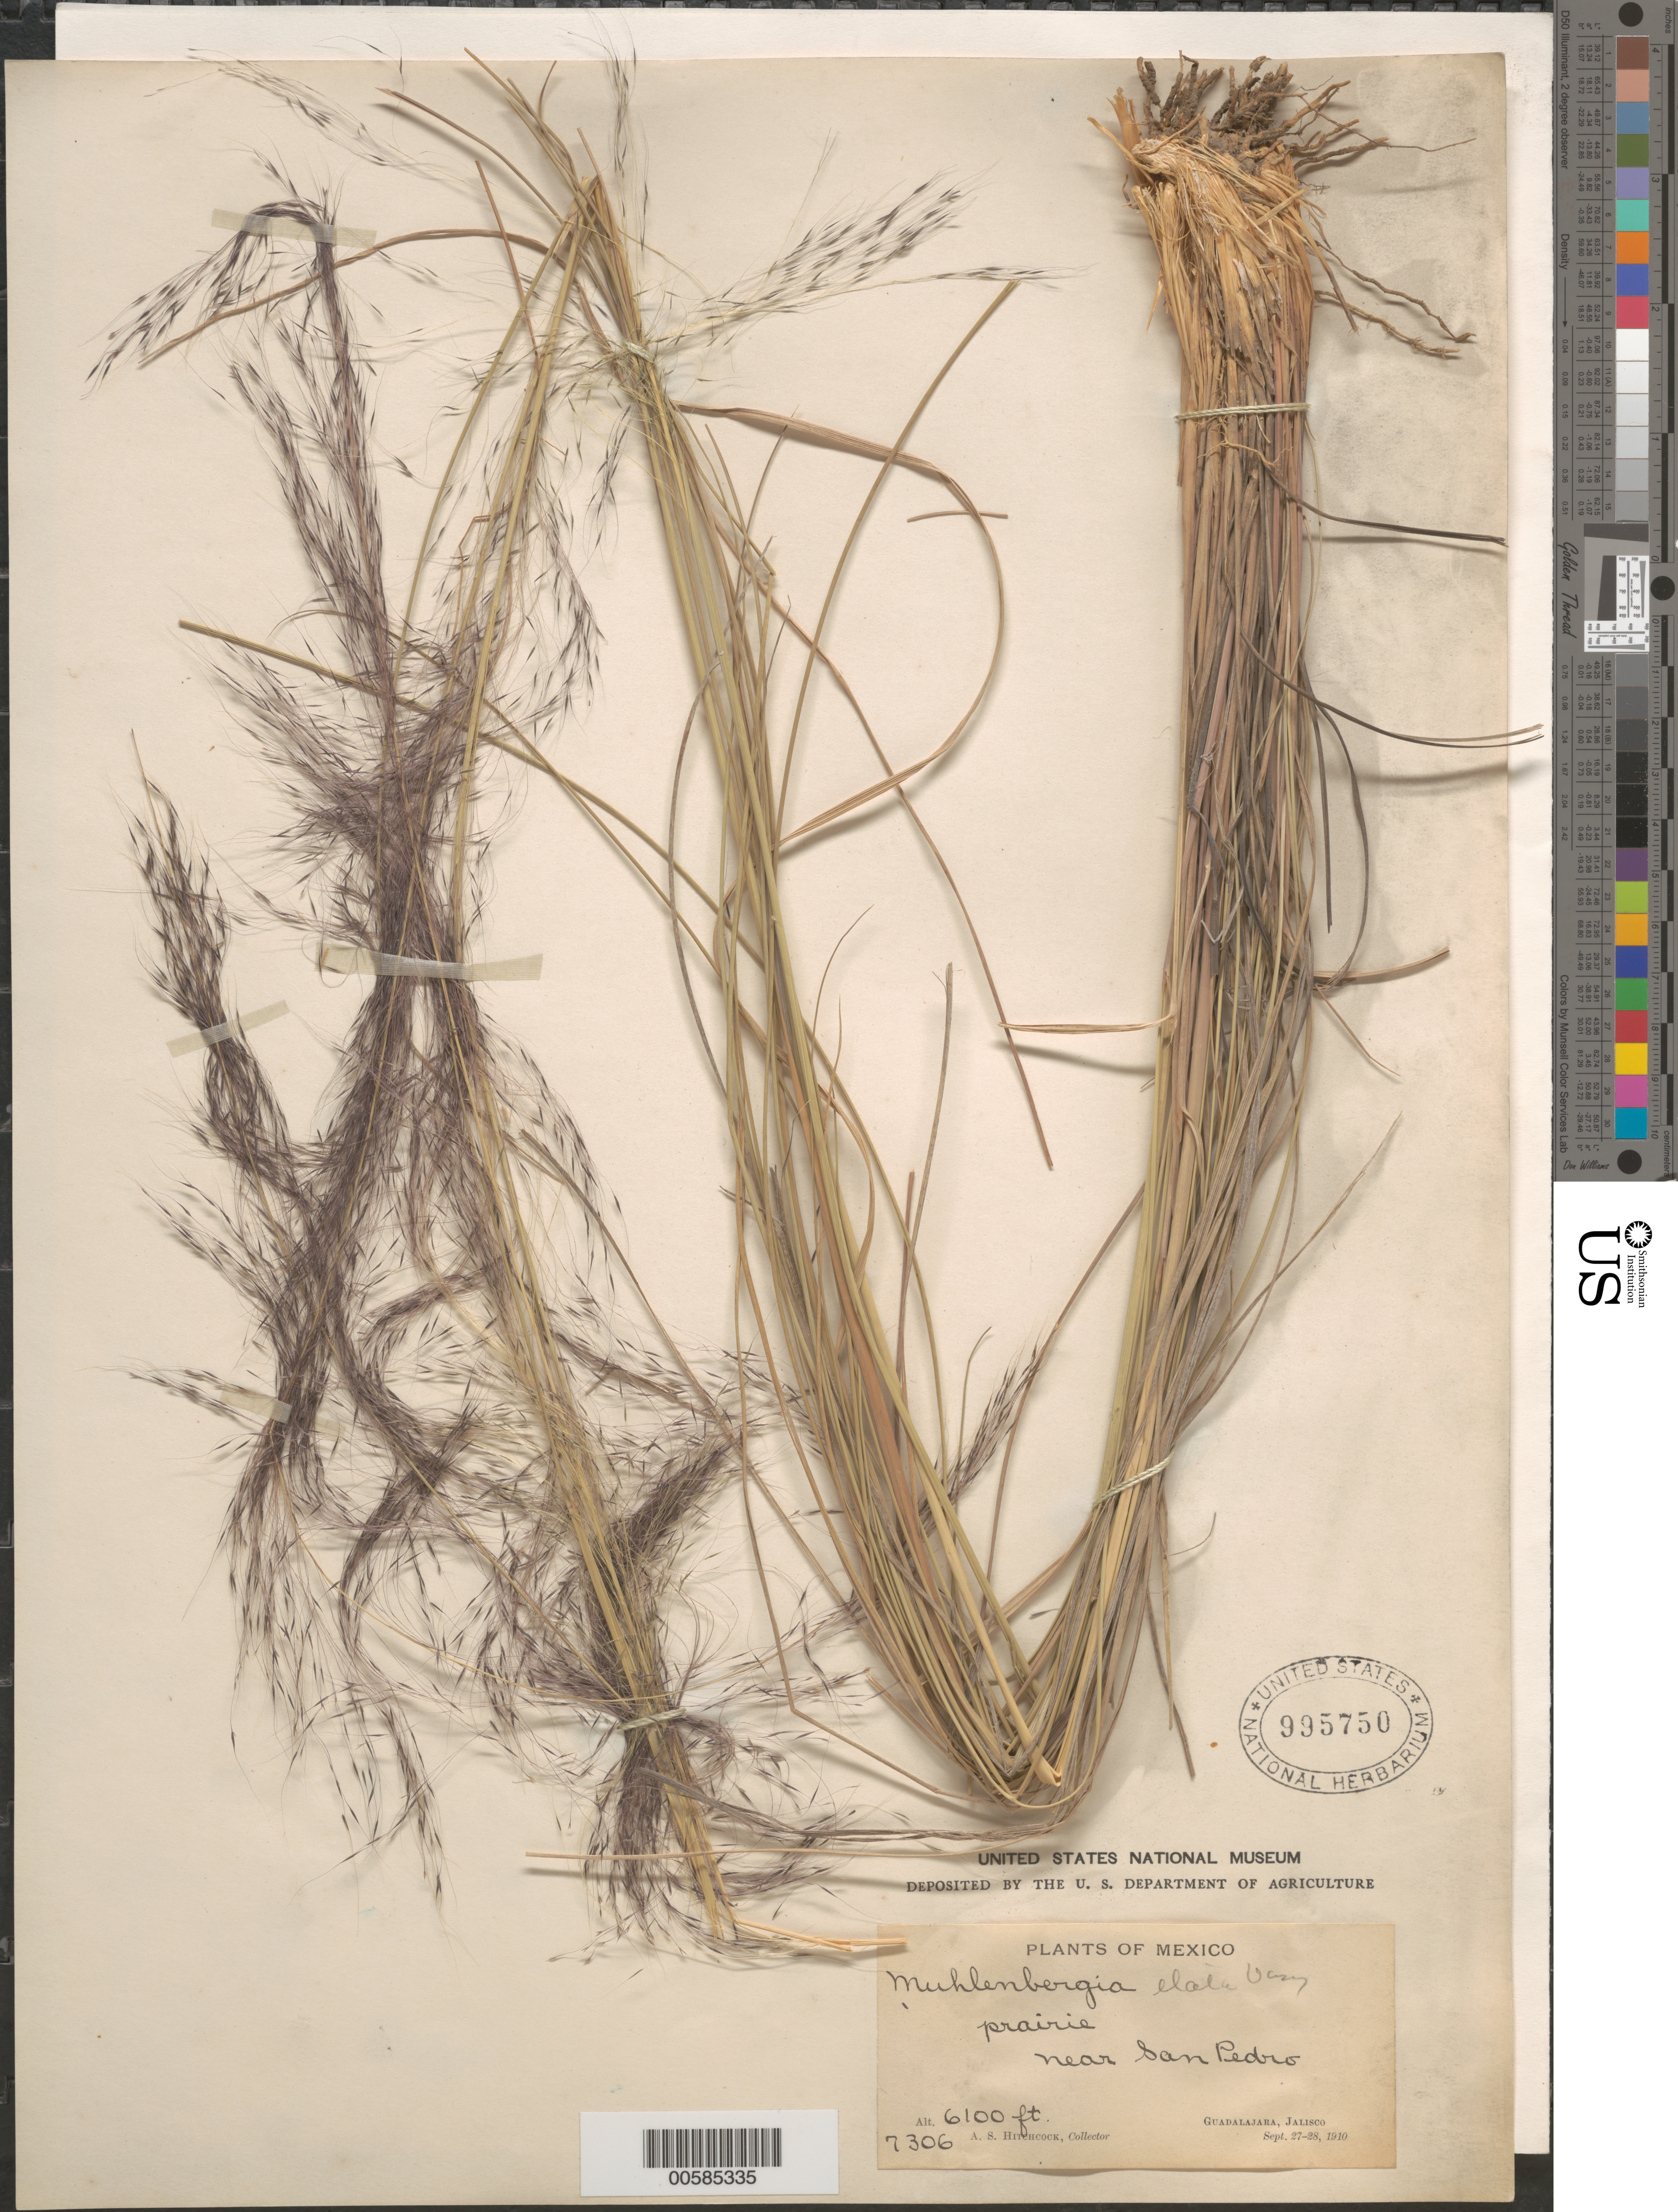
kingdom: Plantae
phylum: Tracheophyta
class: Liliopsida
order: Poales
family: Poaceae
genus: Muhlenbergia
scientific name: Muhlenbergia elata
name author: Vasey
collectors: A. S. Hitchcock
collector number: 7306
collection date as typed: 27 Sep 1910 to 28 Sep 1910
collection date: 1910-09-27/1910-09-28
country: Mexico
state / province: Jalisco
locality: Guadalajara. Near San Pedro.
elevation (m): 1859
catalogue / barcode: US 995750